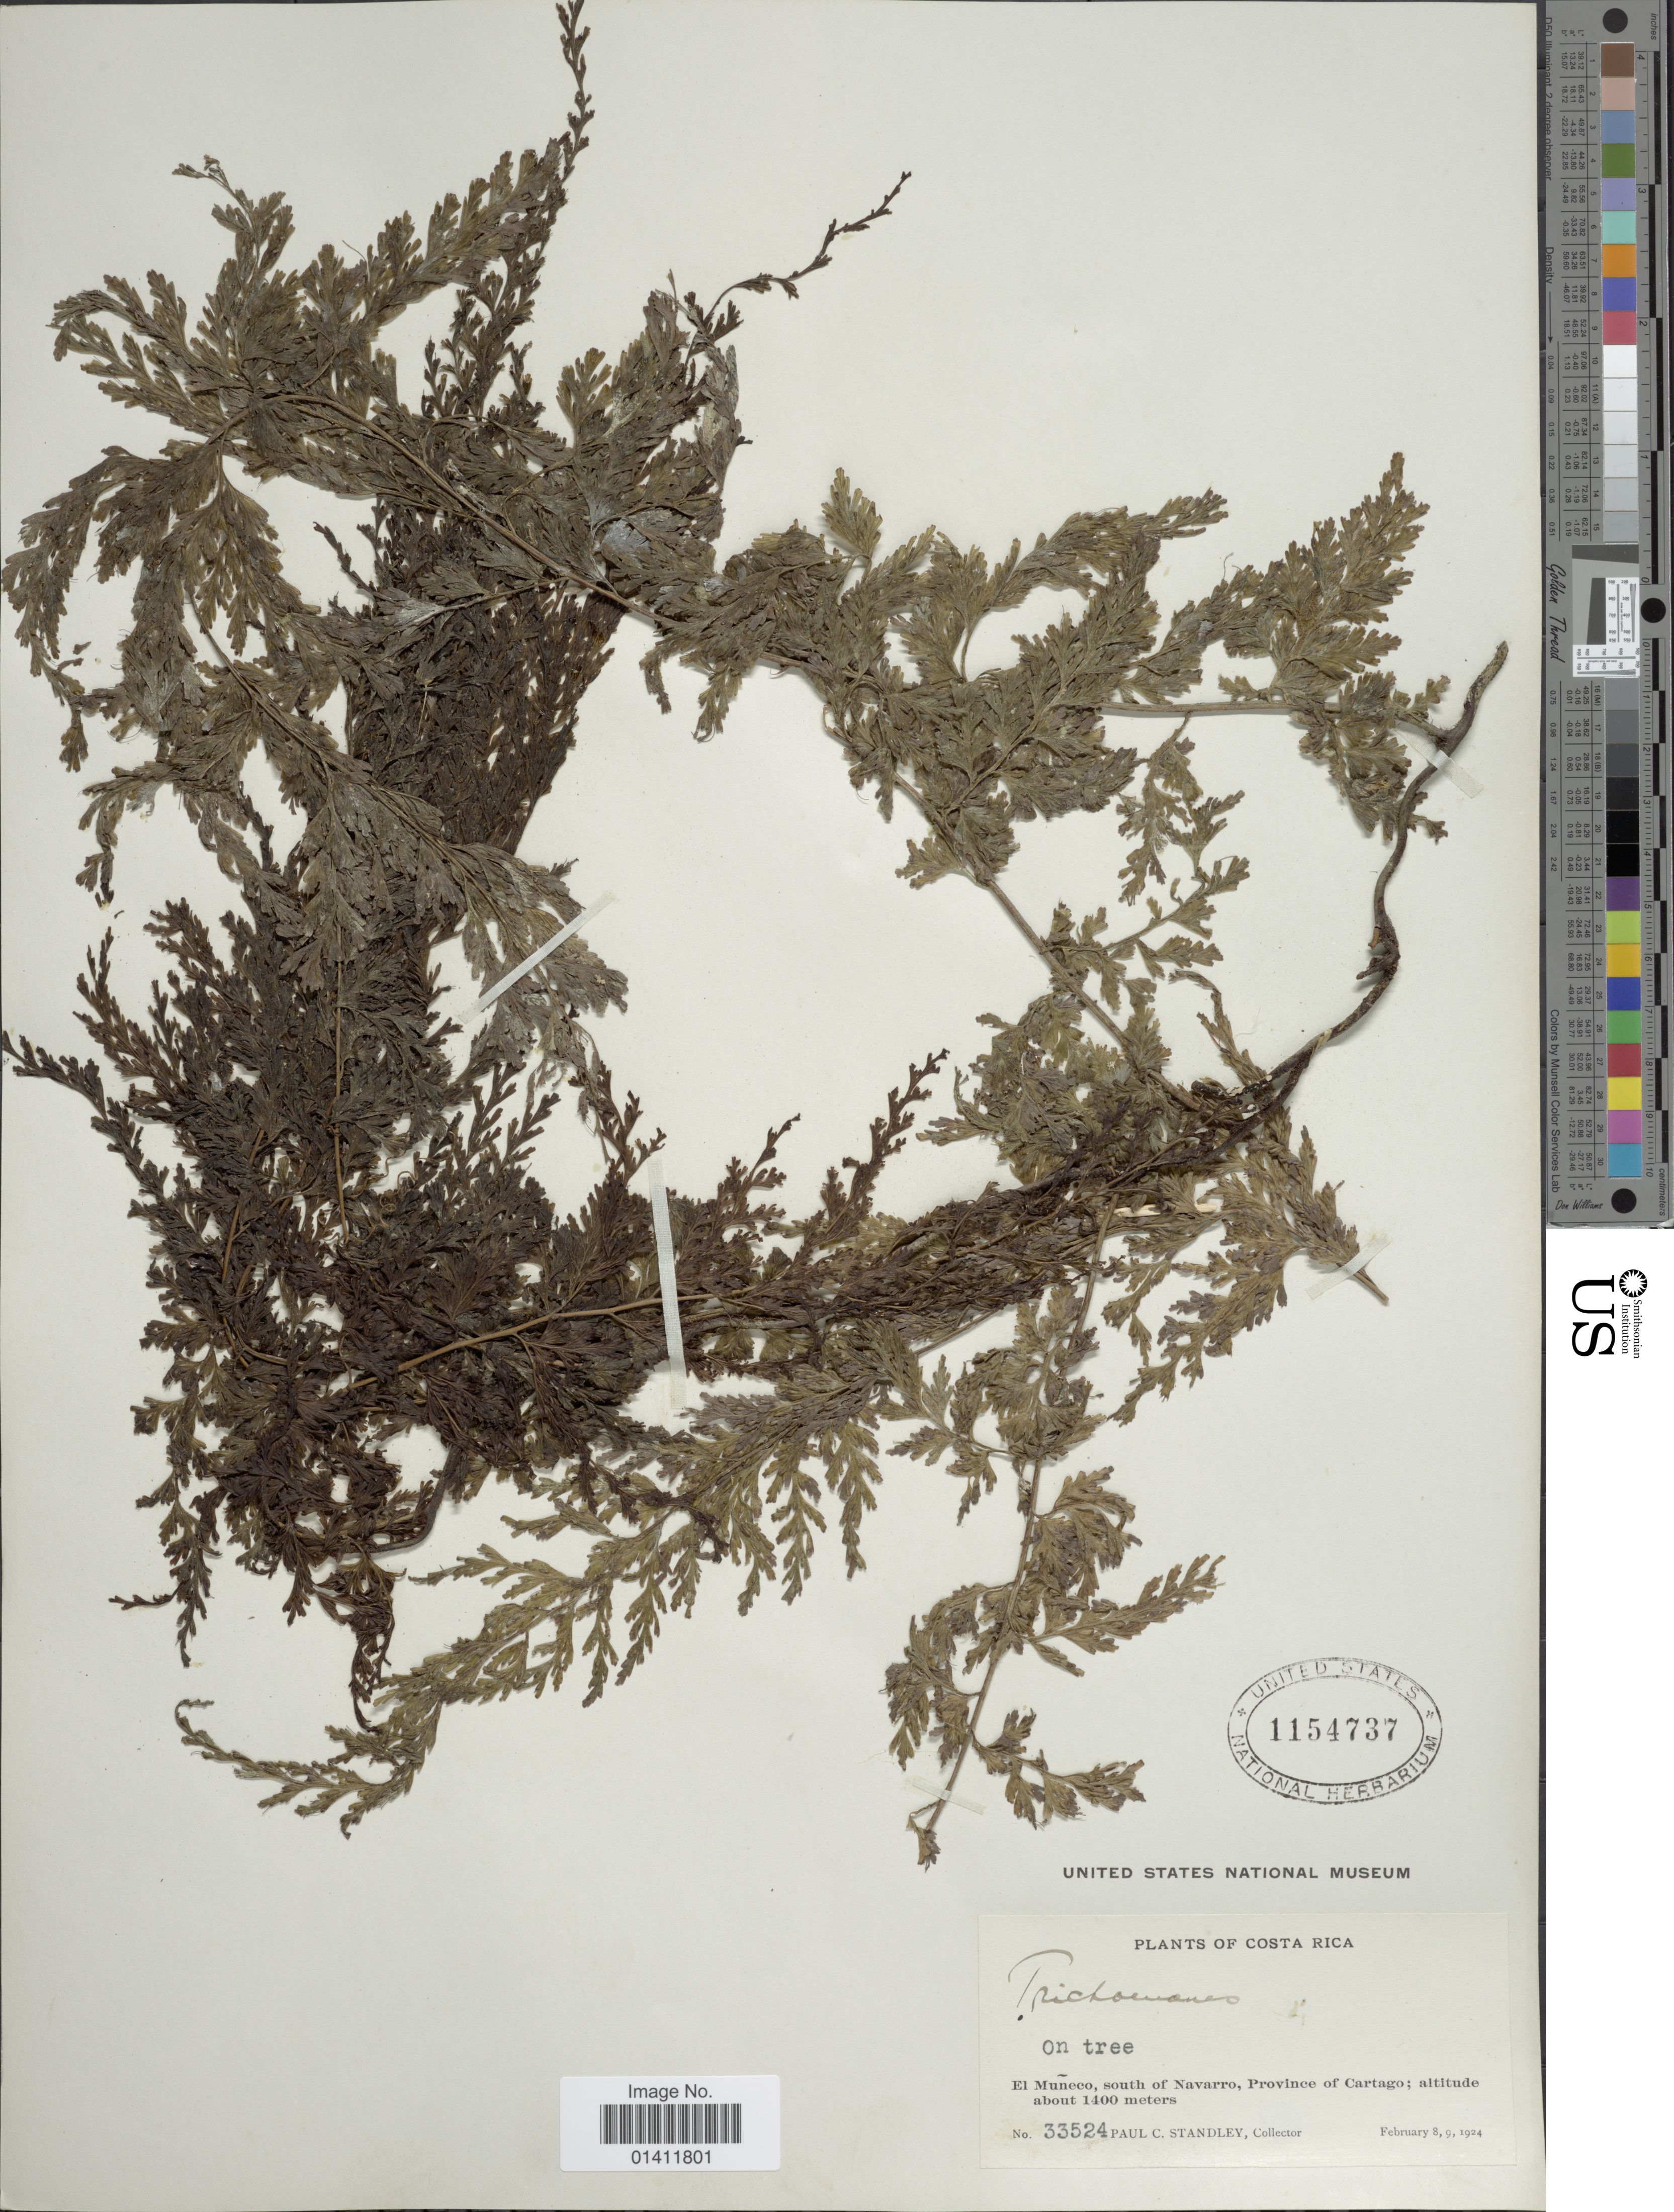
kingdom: Plantae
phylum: Tracheophyta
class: Polypodiopsida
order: Hymenophyllales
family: Hymenophyllaceae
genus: Vandenboschia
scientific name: Vandenboschia radicans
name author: (Sw.) Copel.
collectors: P. C. Standley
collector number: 33524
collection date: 1924-02-08/1924-02-09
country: Costa Rica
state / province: Cartago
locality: El Muneco, south of Navarro, Province of Cartago.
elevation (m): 1400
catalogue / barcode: US 1154737